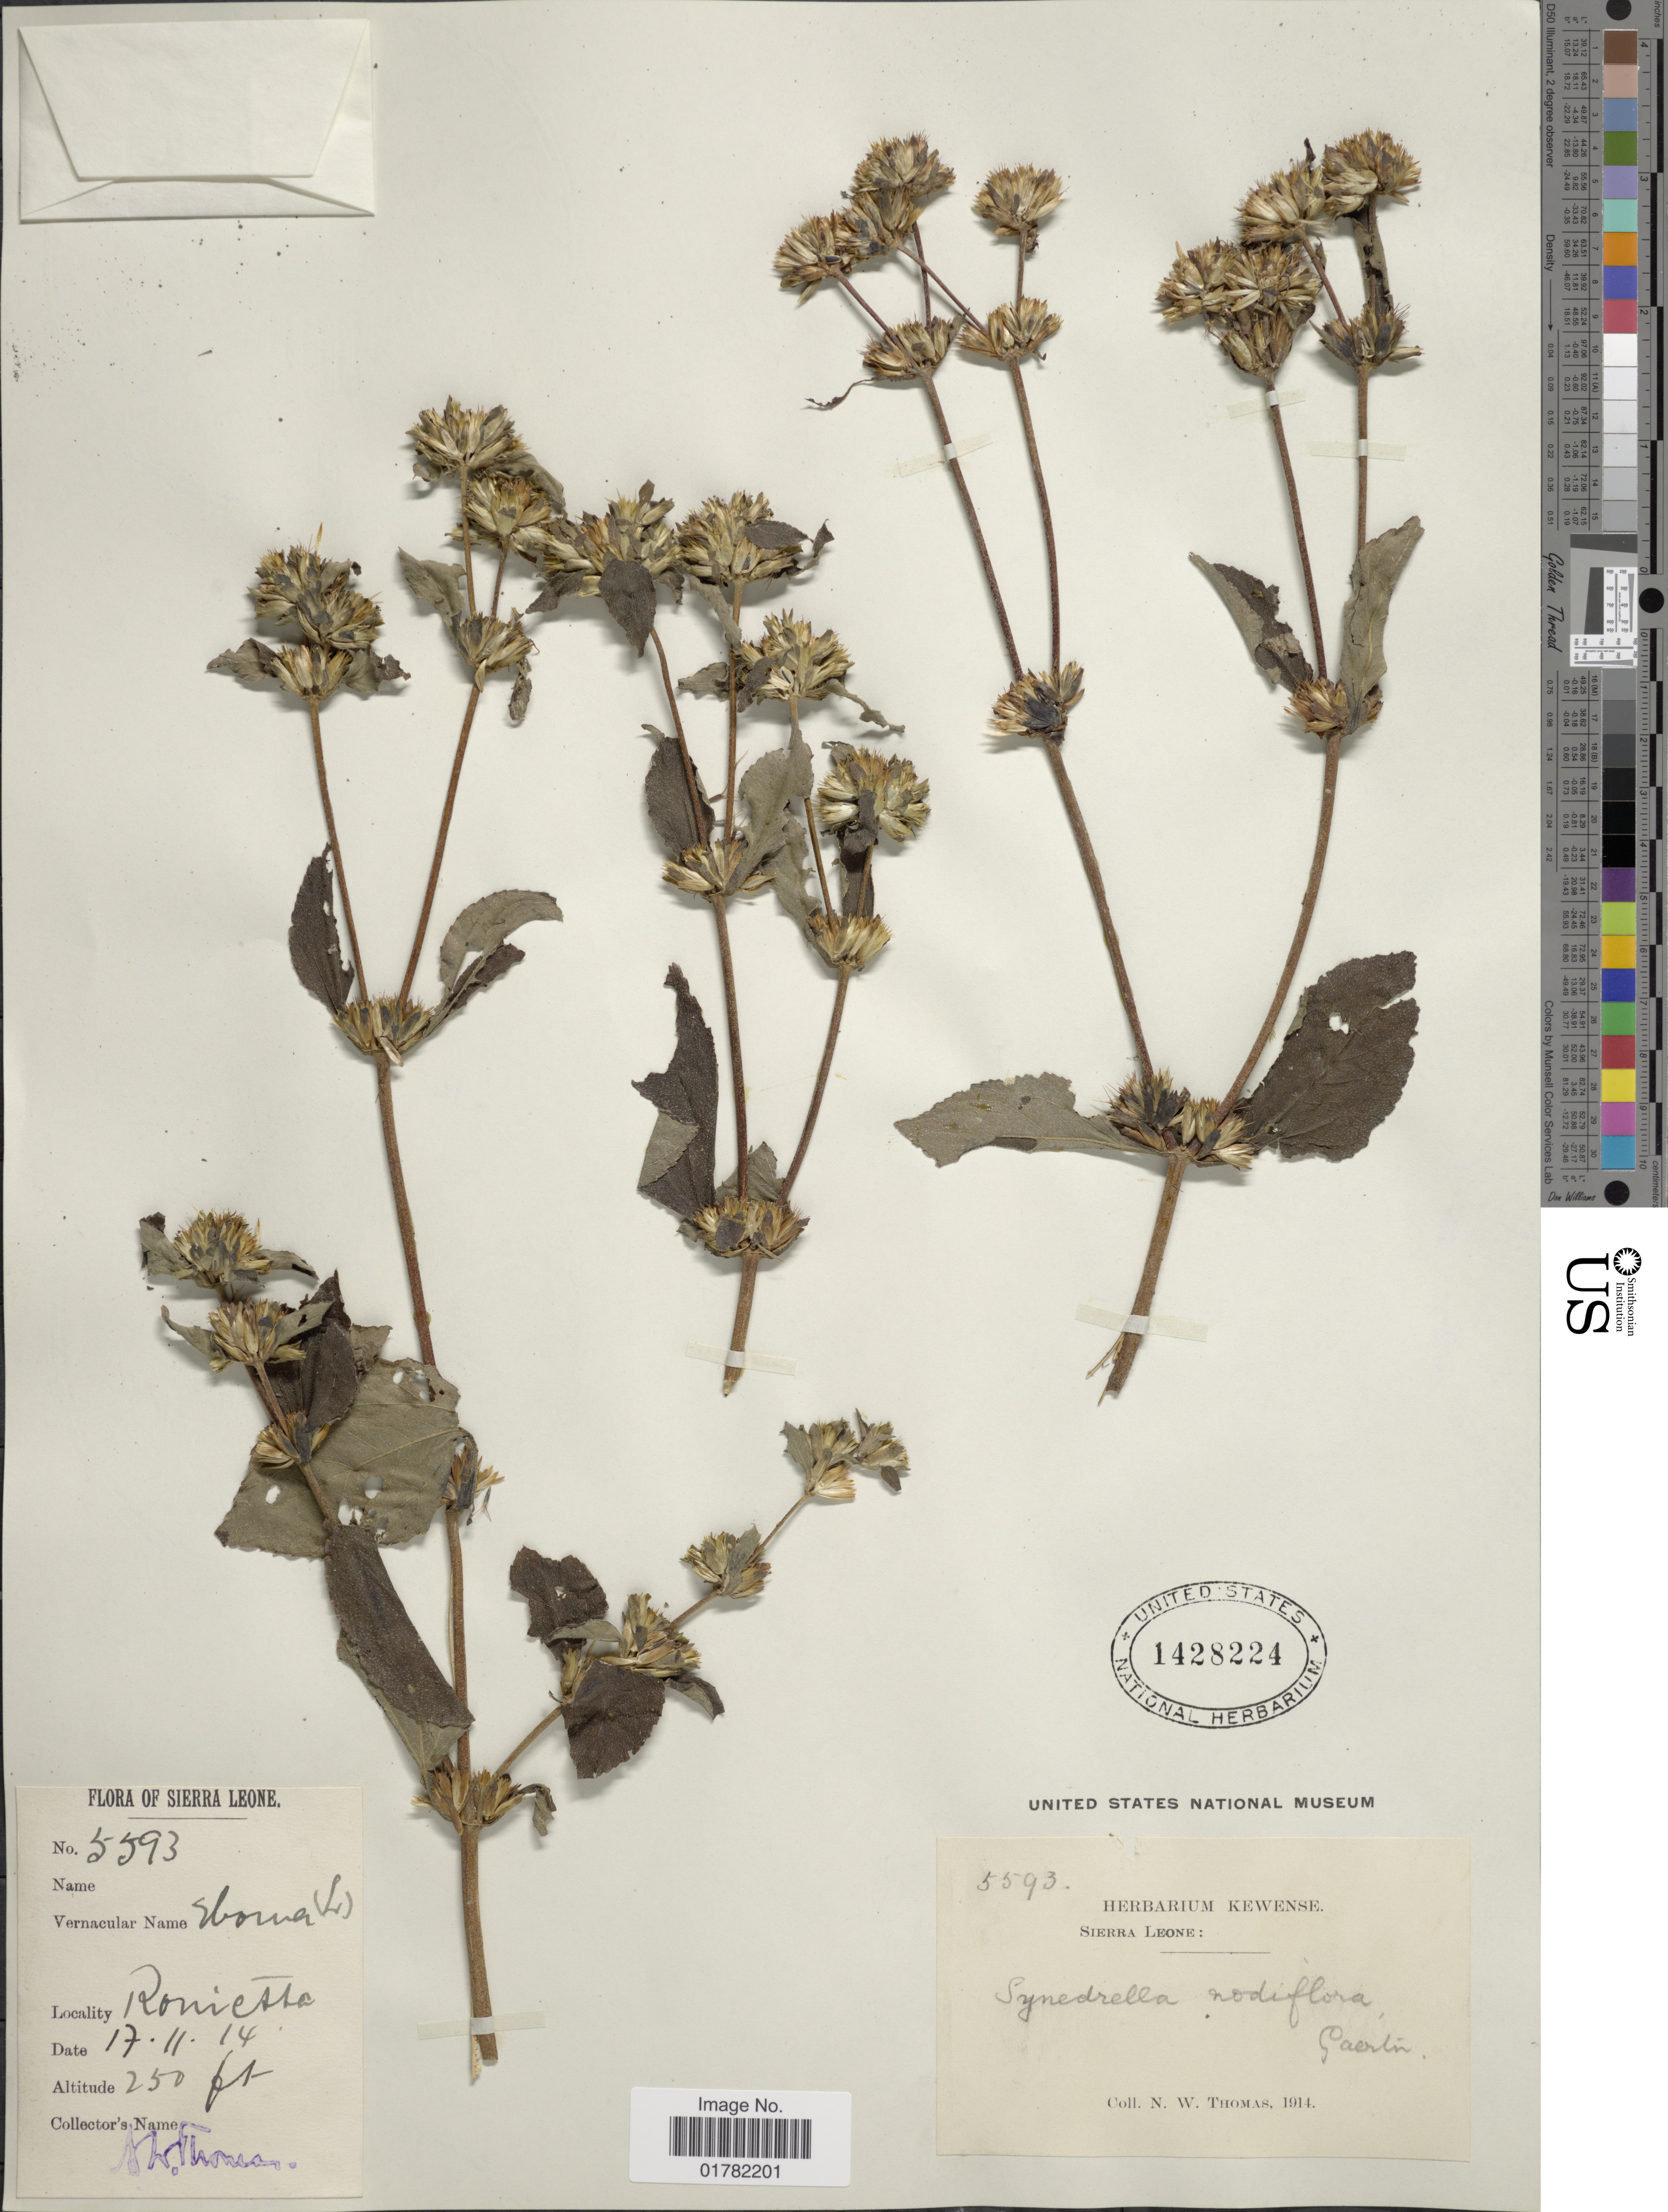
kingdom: Plantae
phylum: Tracheophyta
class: Magnoliopsida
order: Asterales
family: Asteraceae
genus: Synedrella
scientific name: Synedrella nodiflora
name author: (L.) Gaertn.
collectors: N. Thomas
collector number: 5593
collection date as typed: Transcribed d/m/y: 17/11/14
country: Sierra Leone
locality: Ronicsta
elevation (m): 76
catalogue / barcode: US 1428224